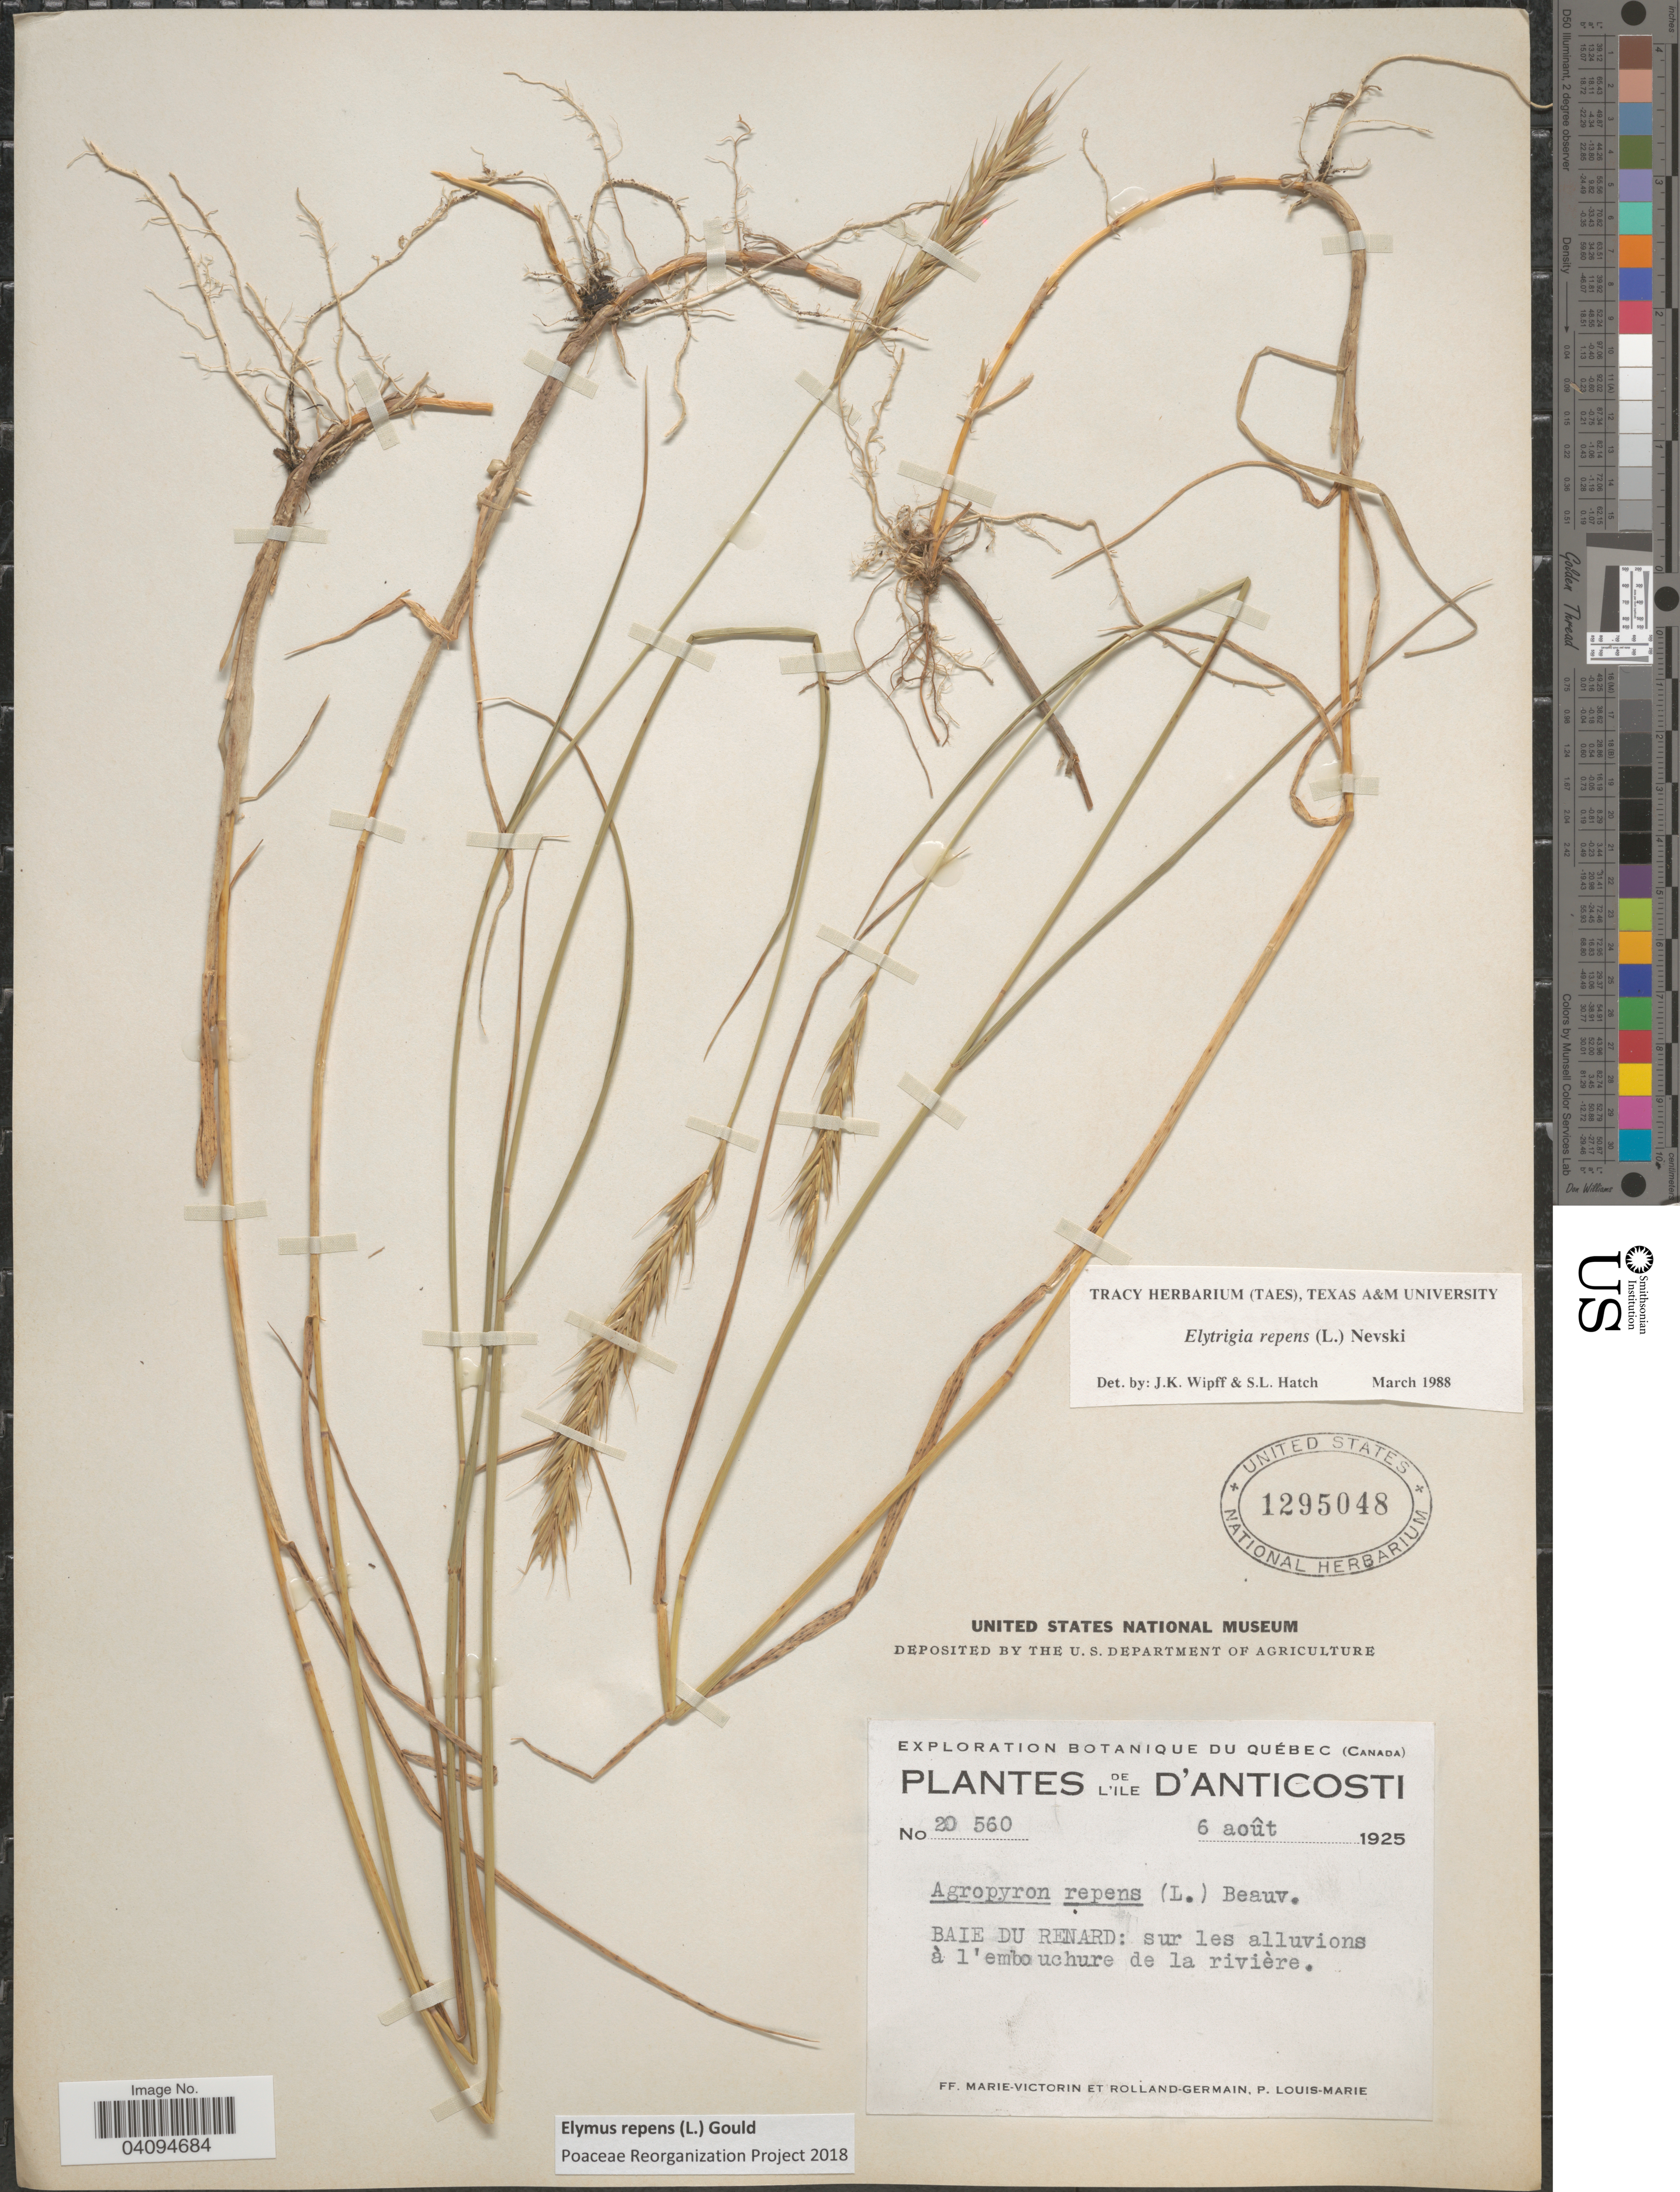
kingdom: Plantae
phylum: Tracheophyta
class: Liliopsida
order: Poales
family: Poaceae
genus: Elymus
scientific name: Elymus repens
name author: (L.) Gould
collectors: F. Marie-Victorin, Rolland-Germain & L.-M. LaLonde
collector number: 20560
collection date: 1925-08-06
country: Canada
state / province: Quebec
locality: Exploration Botanique du Québec (Canada). Ile d'Anticosti. Baie du Renard: sur les alluvions à l'embouchure de la rivière.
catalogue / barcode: US 1295048